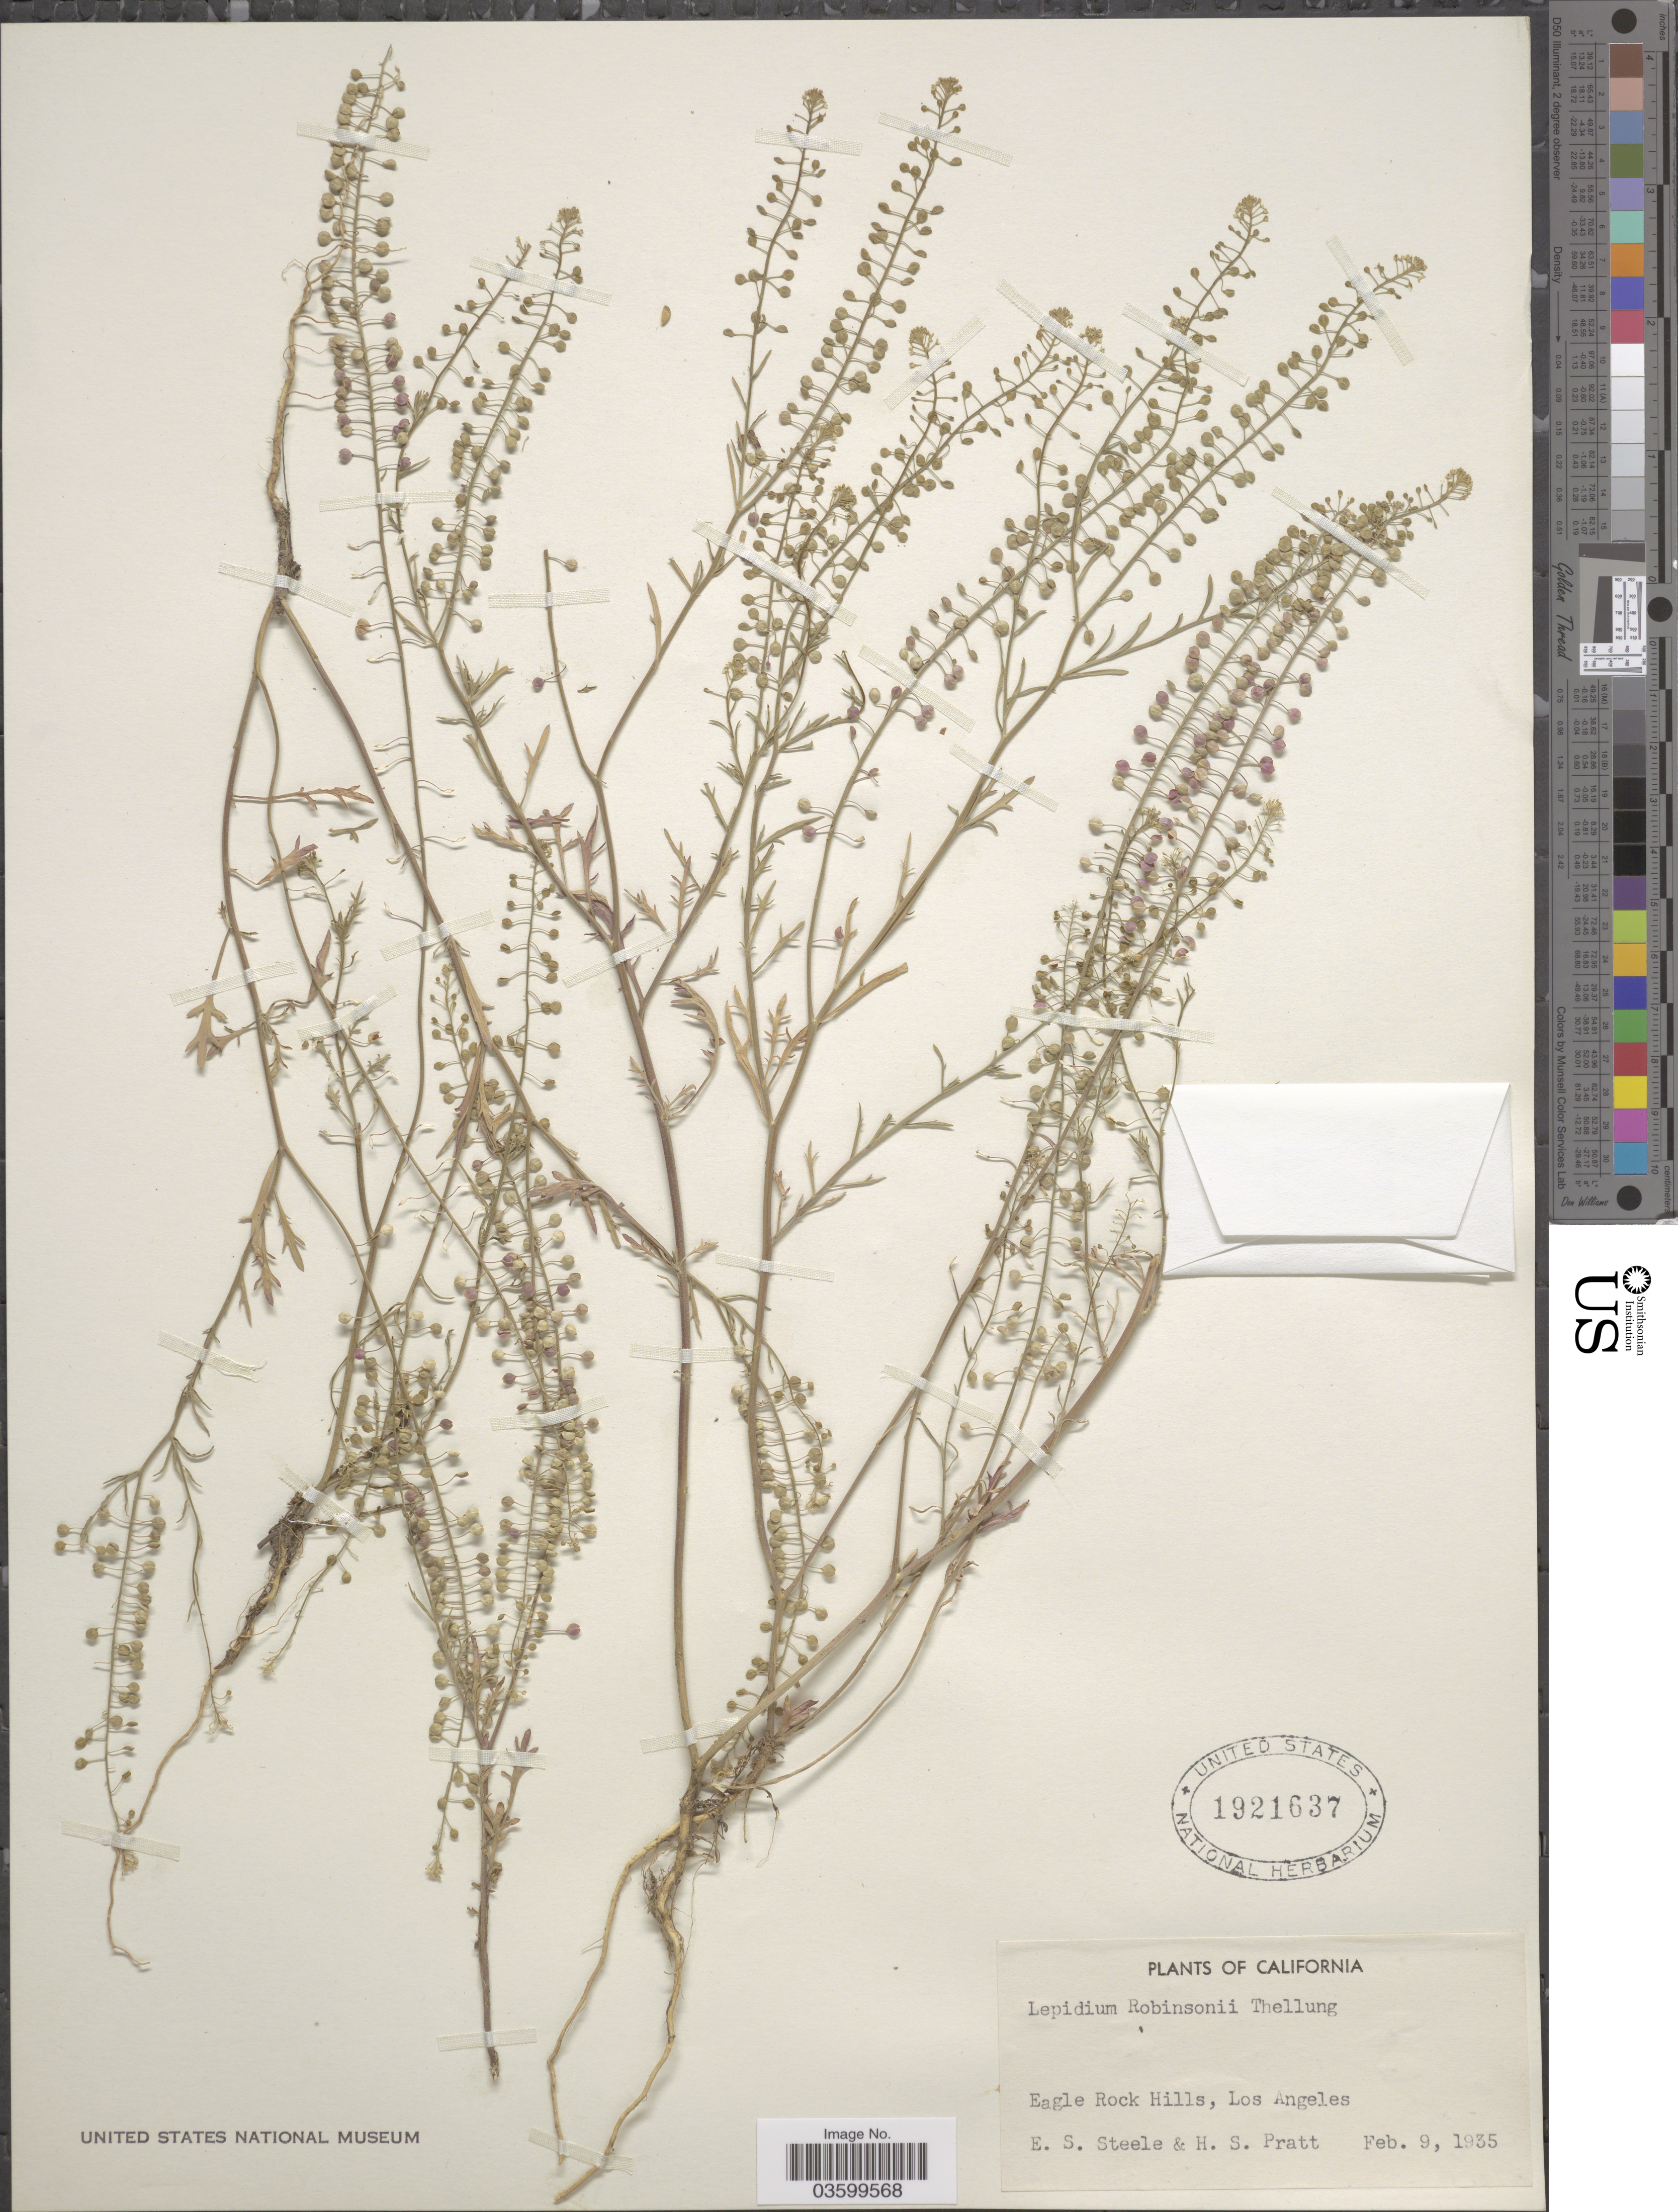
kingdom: Plantae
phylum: Tracheophyta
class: Magnoliopsida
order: Brassicales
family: Brassicaceae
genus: Lepidium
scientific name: Lepidium virginicum var. robinsonii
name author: (Thell.) C.L. Hitchc.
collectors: E. Steele & H. Pratt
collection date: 1935-02-09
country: United States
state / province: California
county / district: Los Angeles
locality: Eagle Rock Hills, Los Angeles.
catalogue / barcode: US 1921637